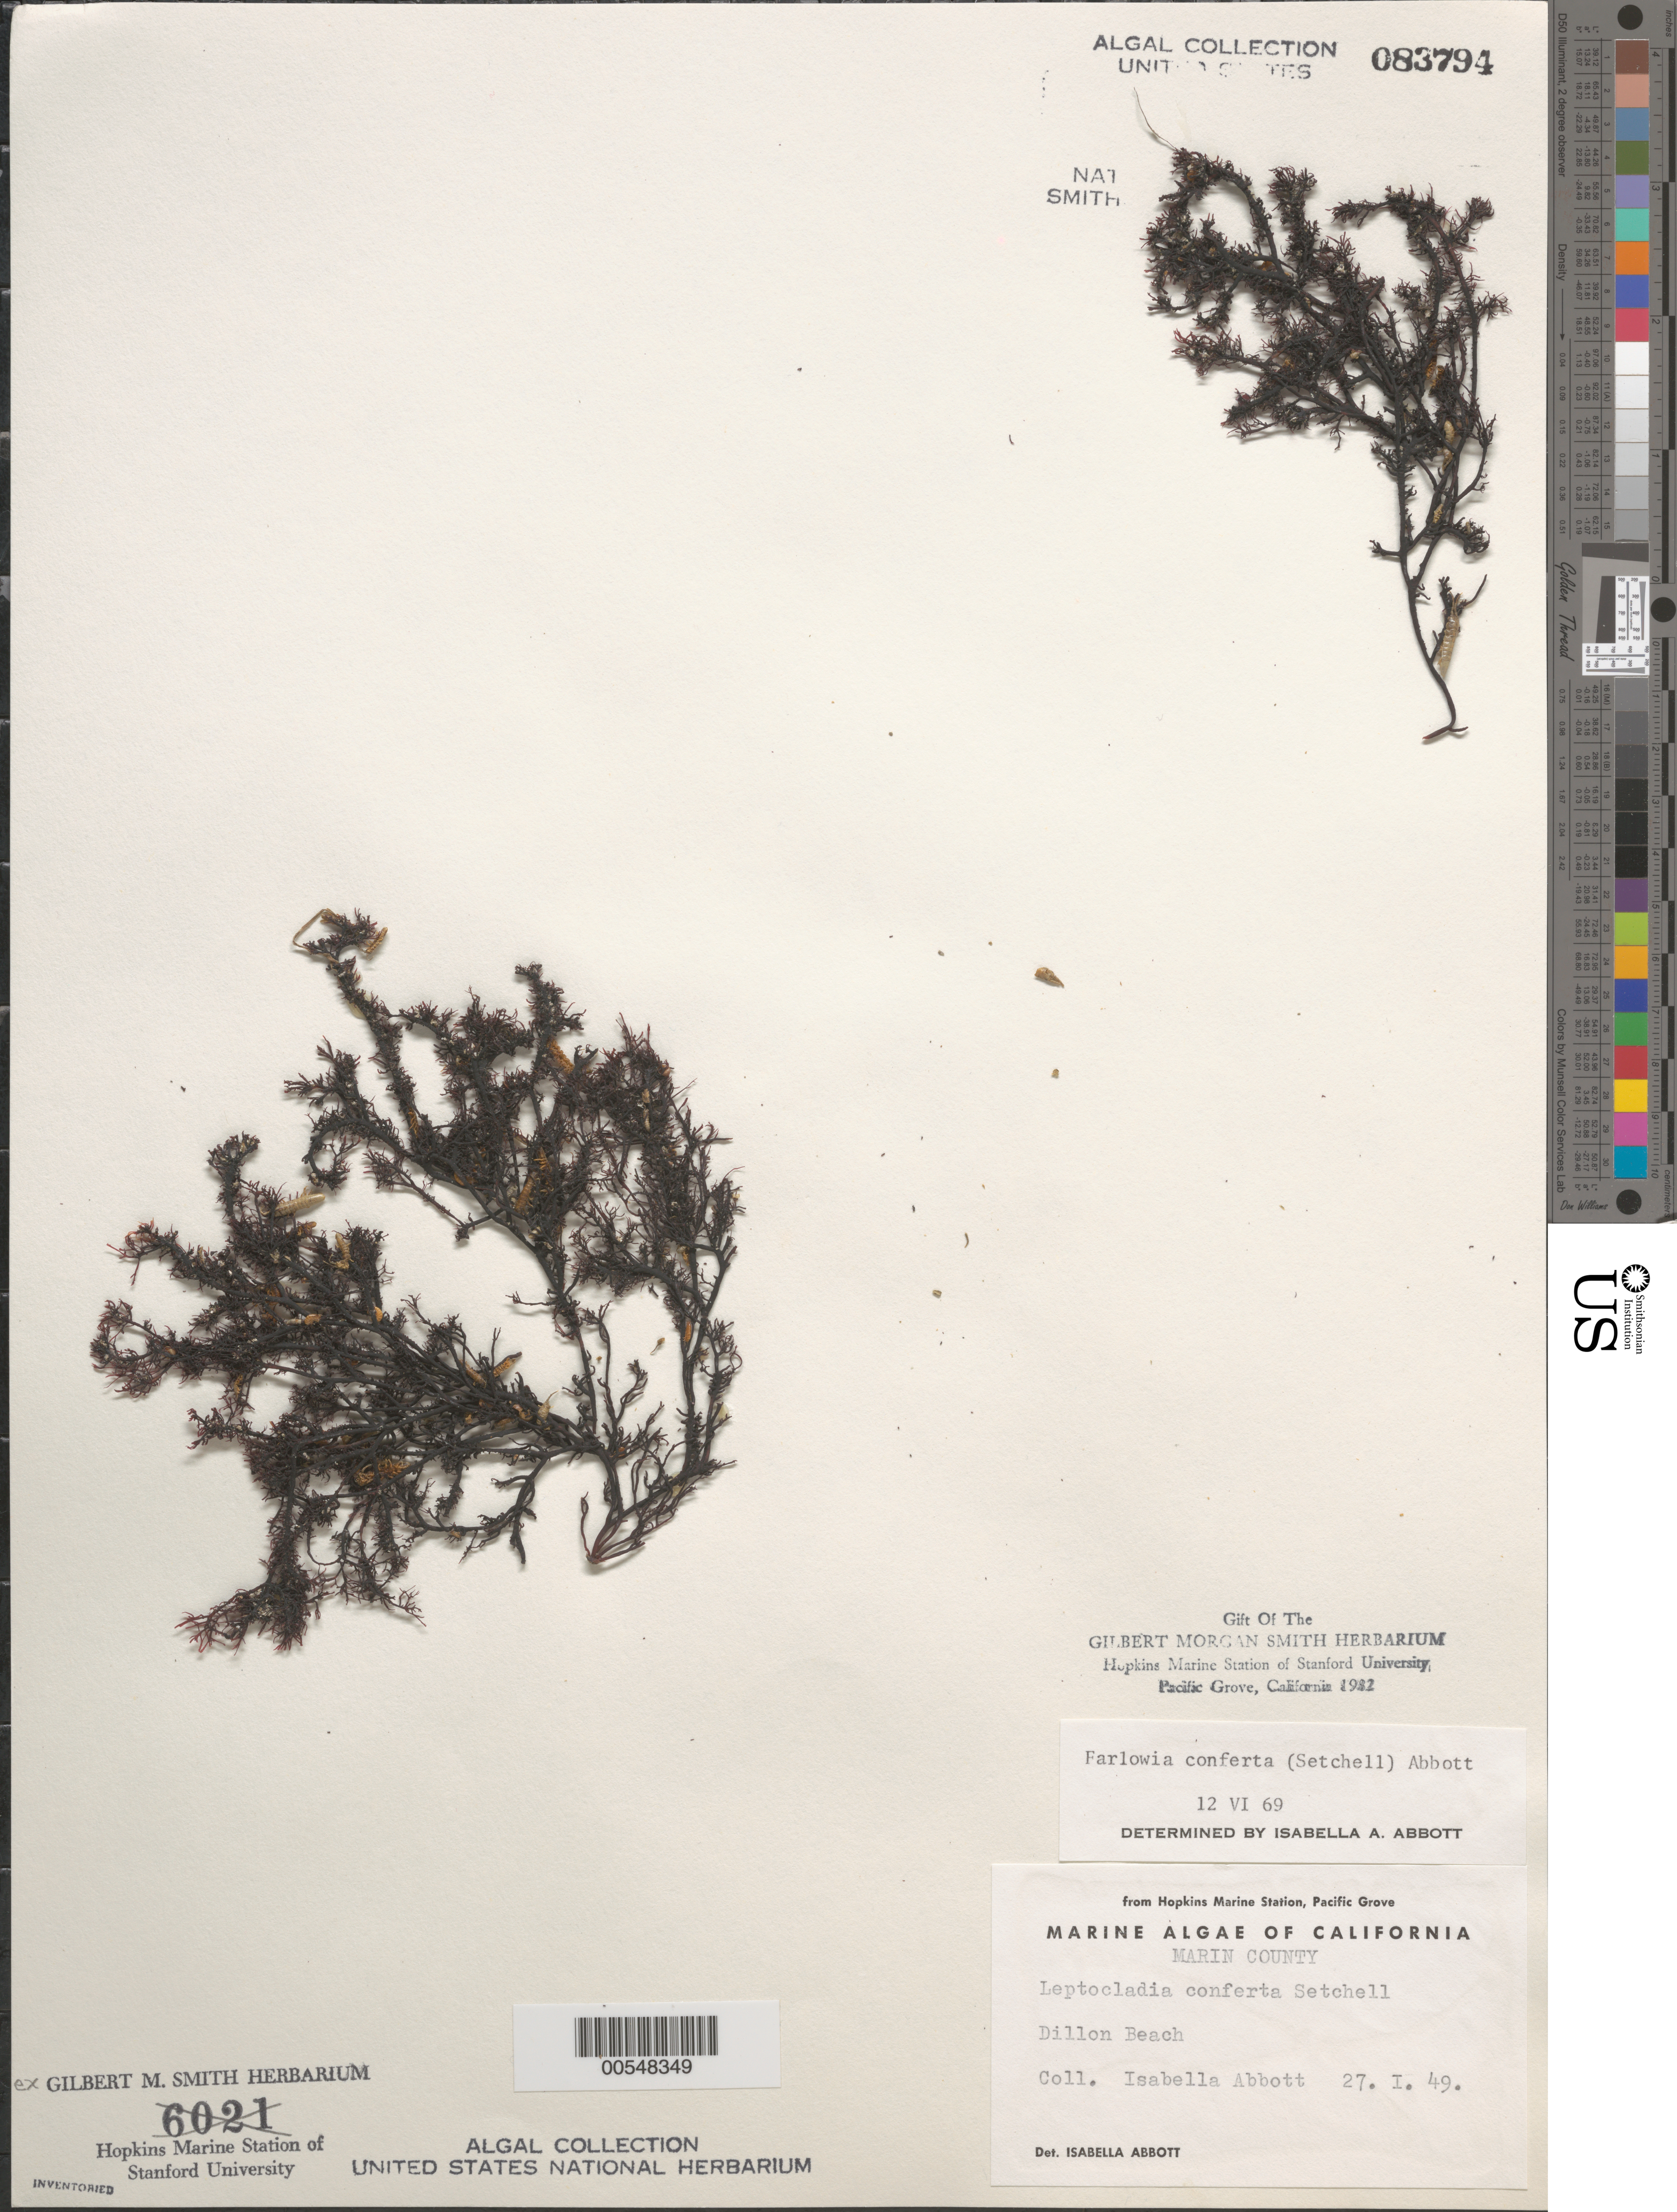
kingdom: Plantae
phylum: Rhodophyta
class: Florideophyceae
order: Gigartinales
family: Dumontiaceae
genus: Farlowia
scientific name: Farlowia conferta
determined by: Abbott, Isabella A.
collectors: I. A. Abbott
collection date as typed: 27 Jan 1949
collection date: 1949-01-27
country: United States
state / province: California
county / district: Marin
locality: Dillons Beach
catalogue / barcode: US 83794